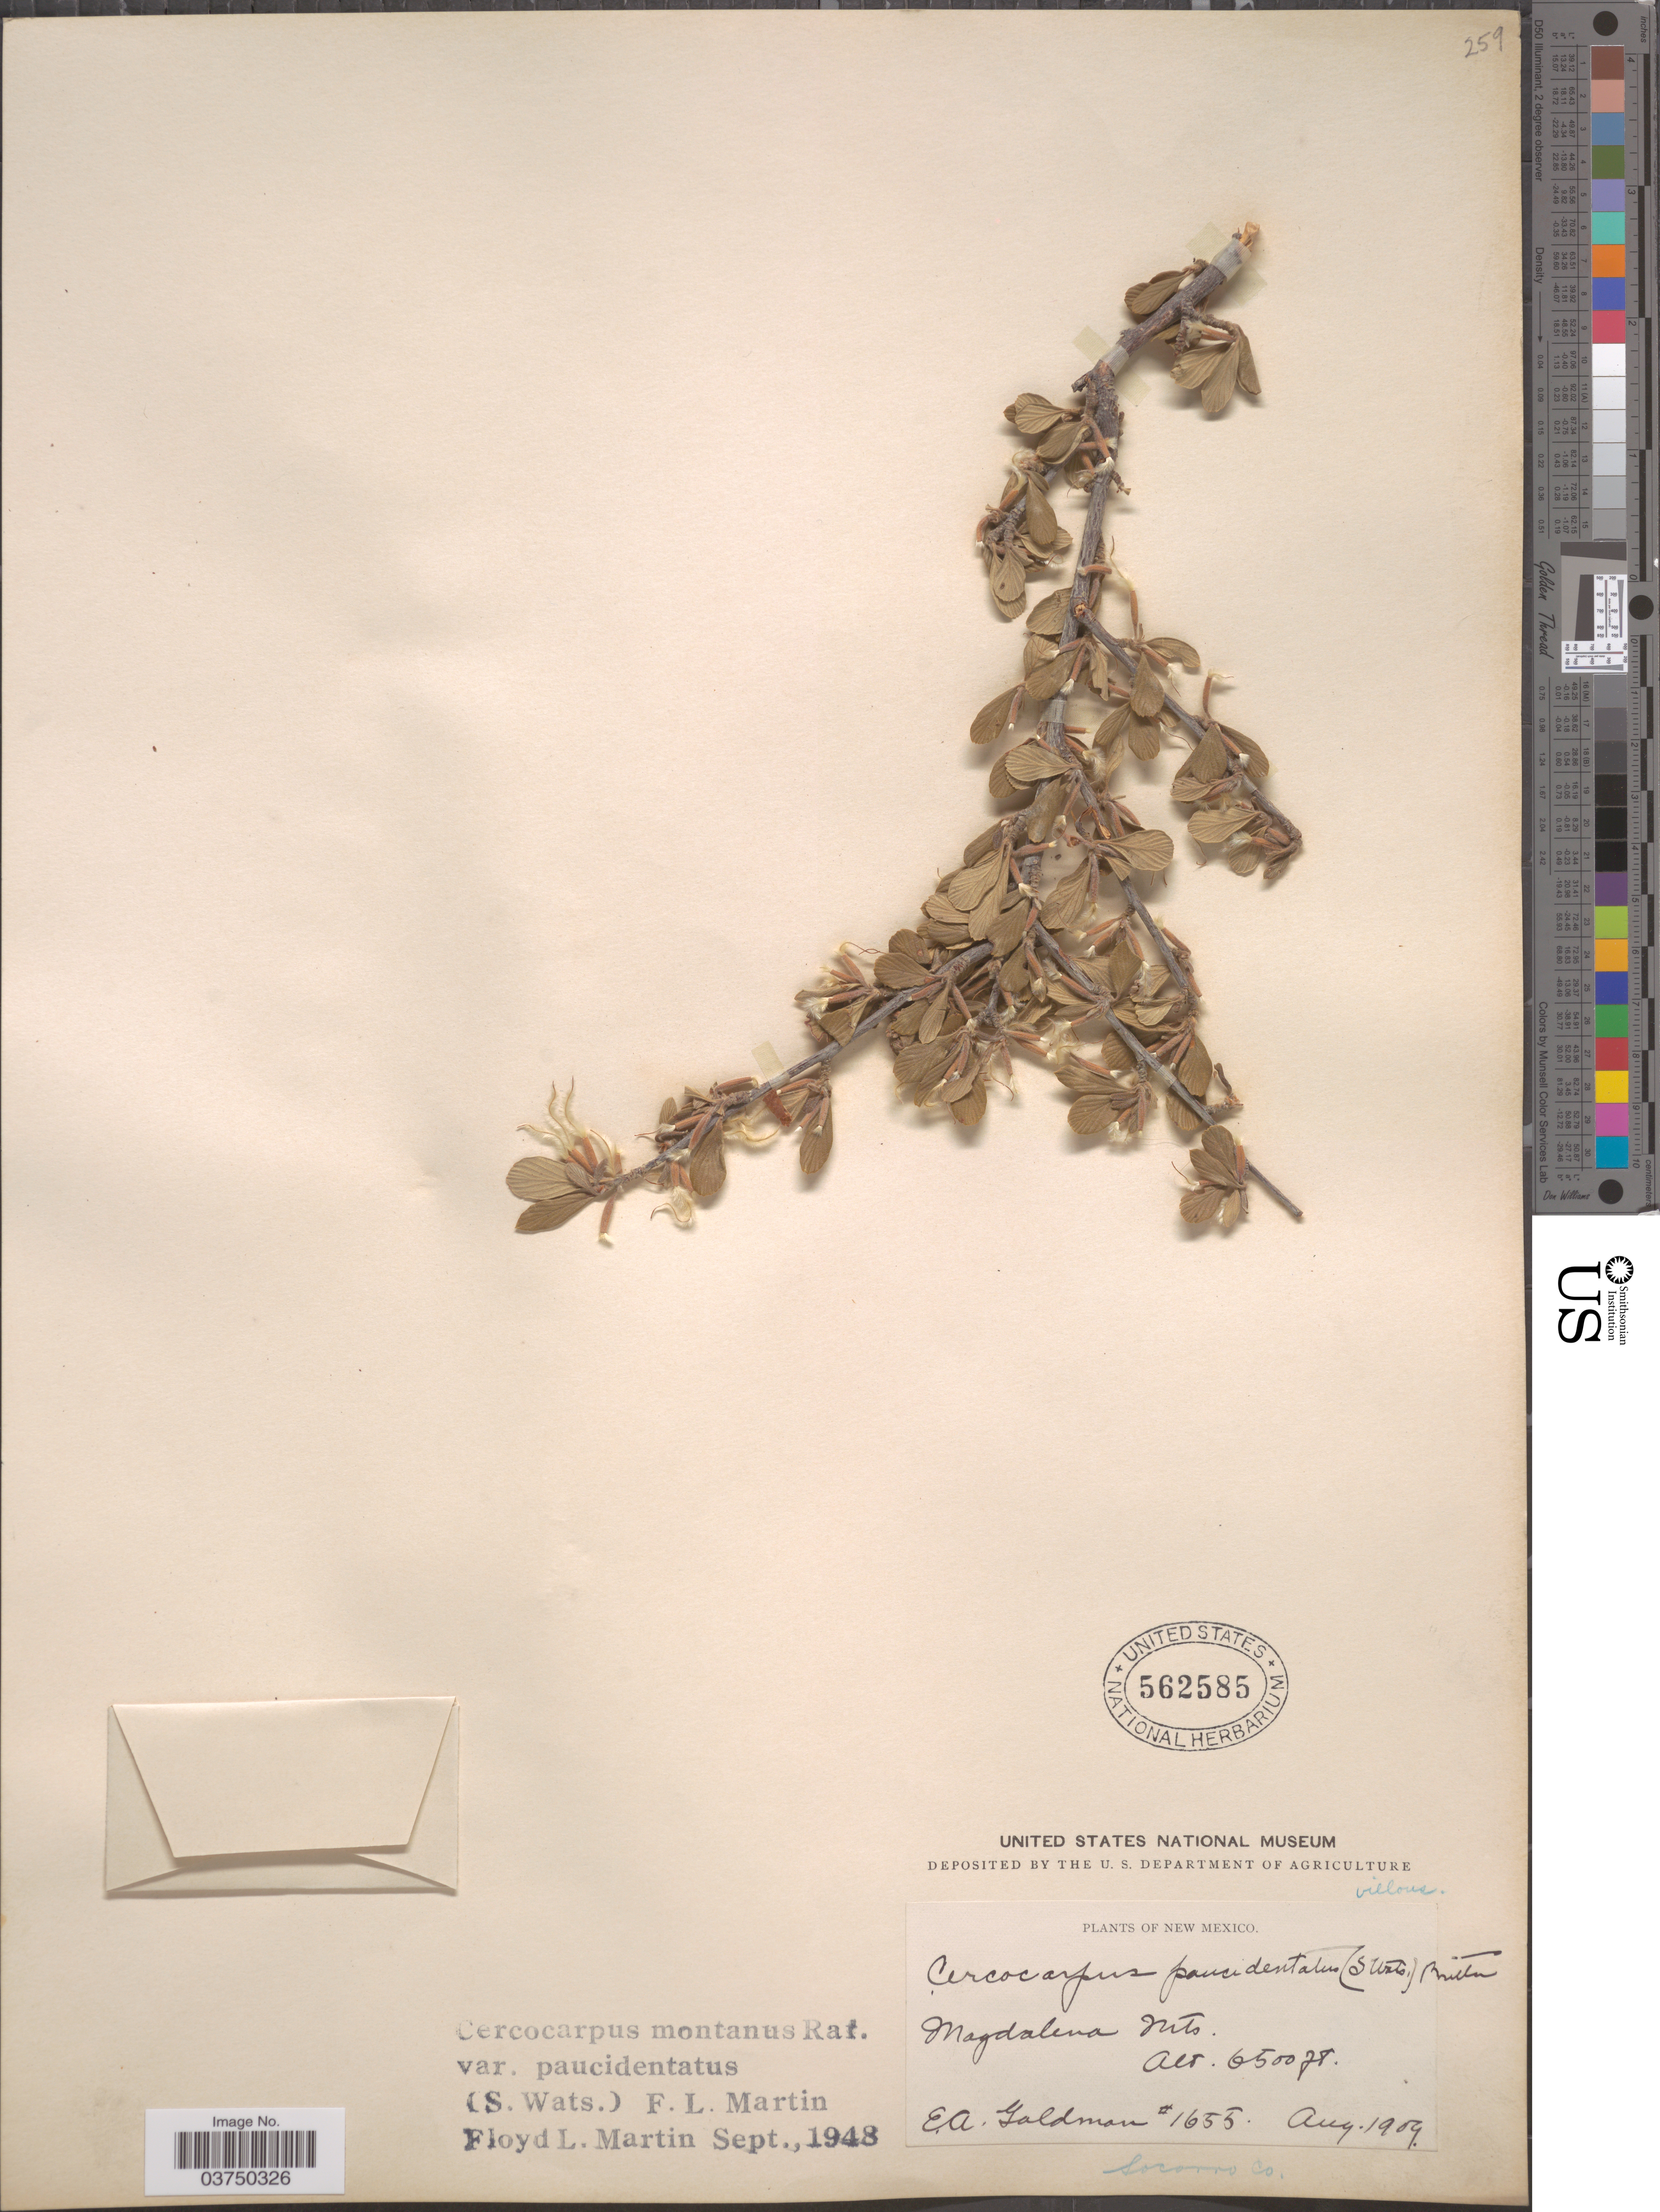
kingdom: Plantae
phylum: Tracheophyta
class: Magnoliopsida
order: Rosales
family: Rosaceae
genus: Cercocarpus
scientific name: Cercocarpus montanus var. paucidentatus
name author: (S. Watson) F.L. Martin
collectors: E. A. Goldman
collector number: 1655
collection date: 1909-08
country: United States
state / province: New Mexico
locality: Magdalena Mts. Socorro Co.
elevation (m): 1981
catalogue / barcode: US 562585